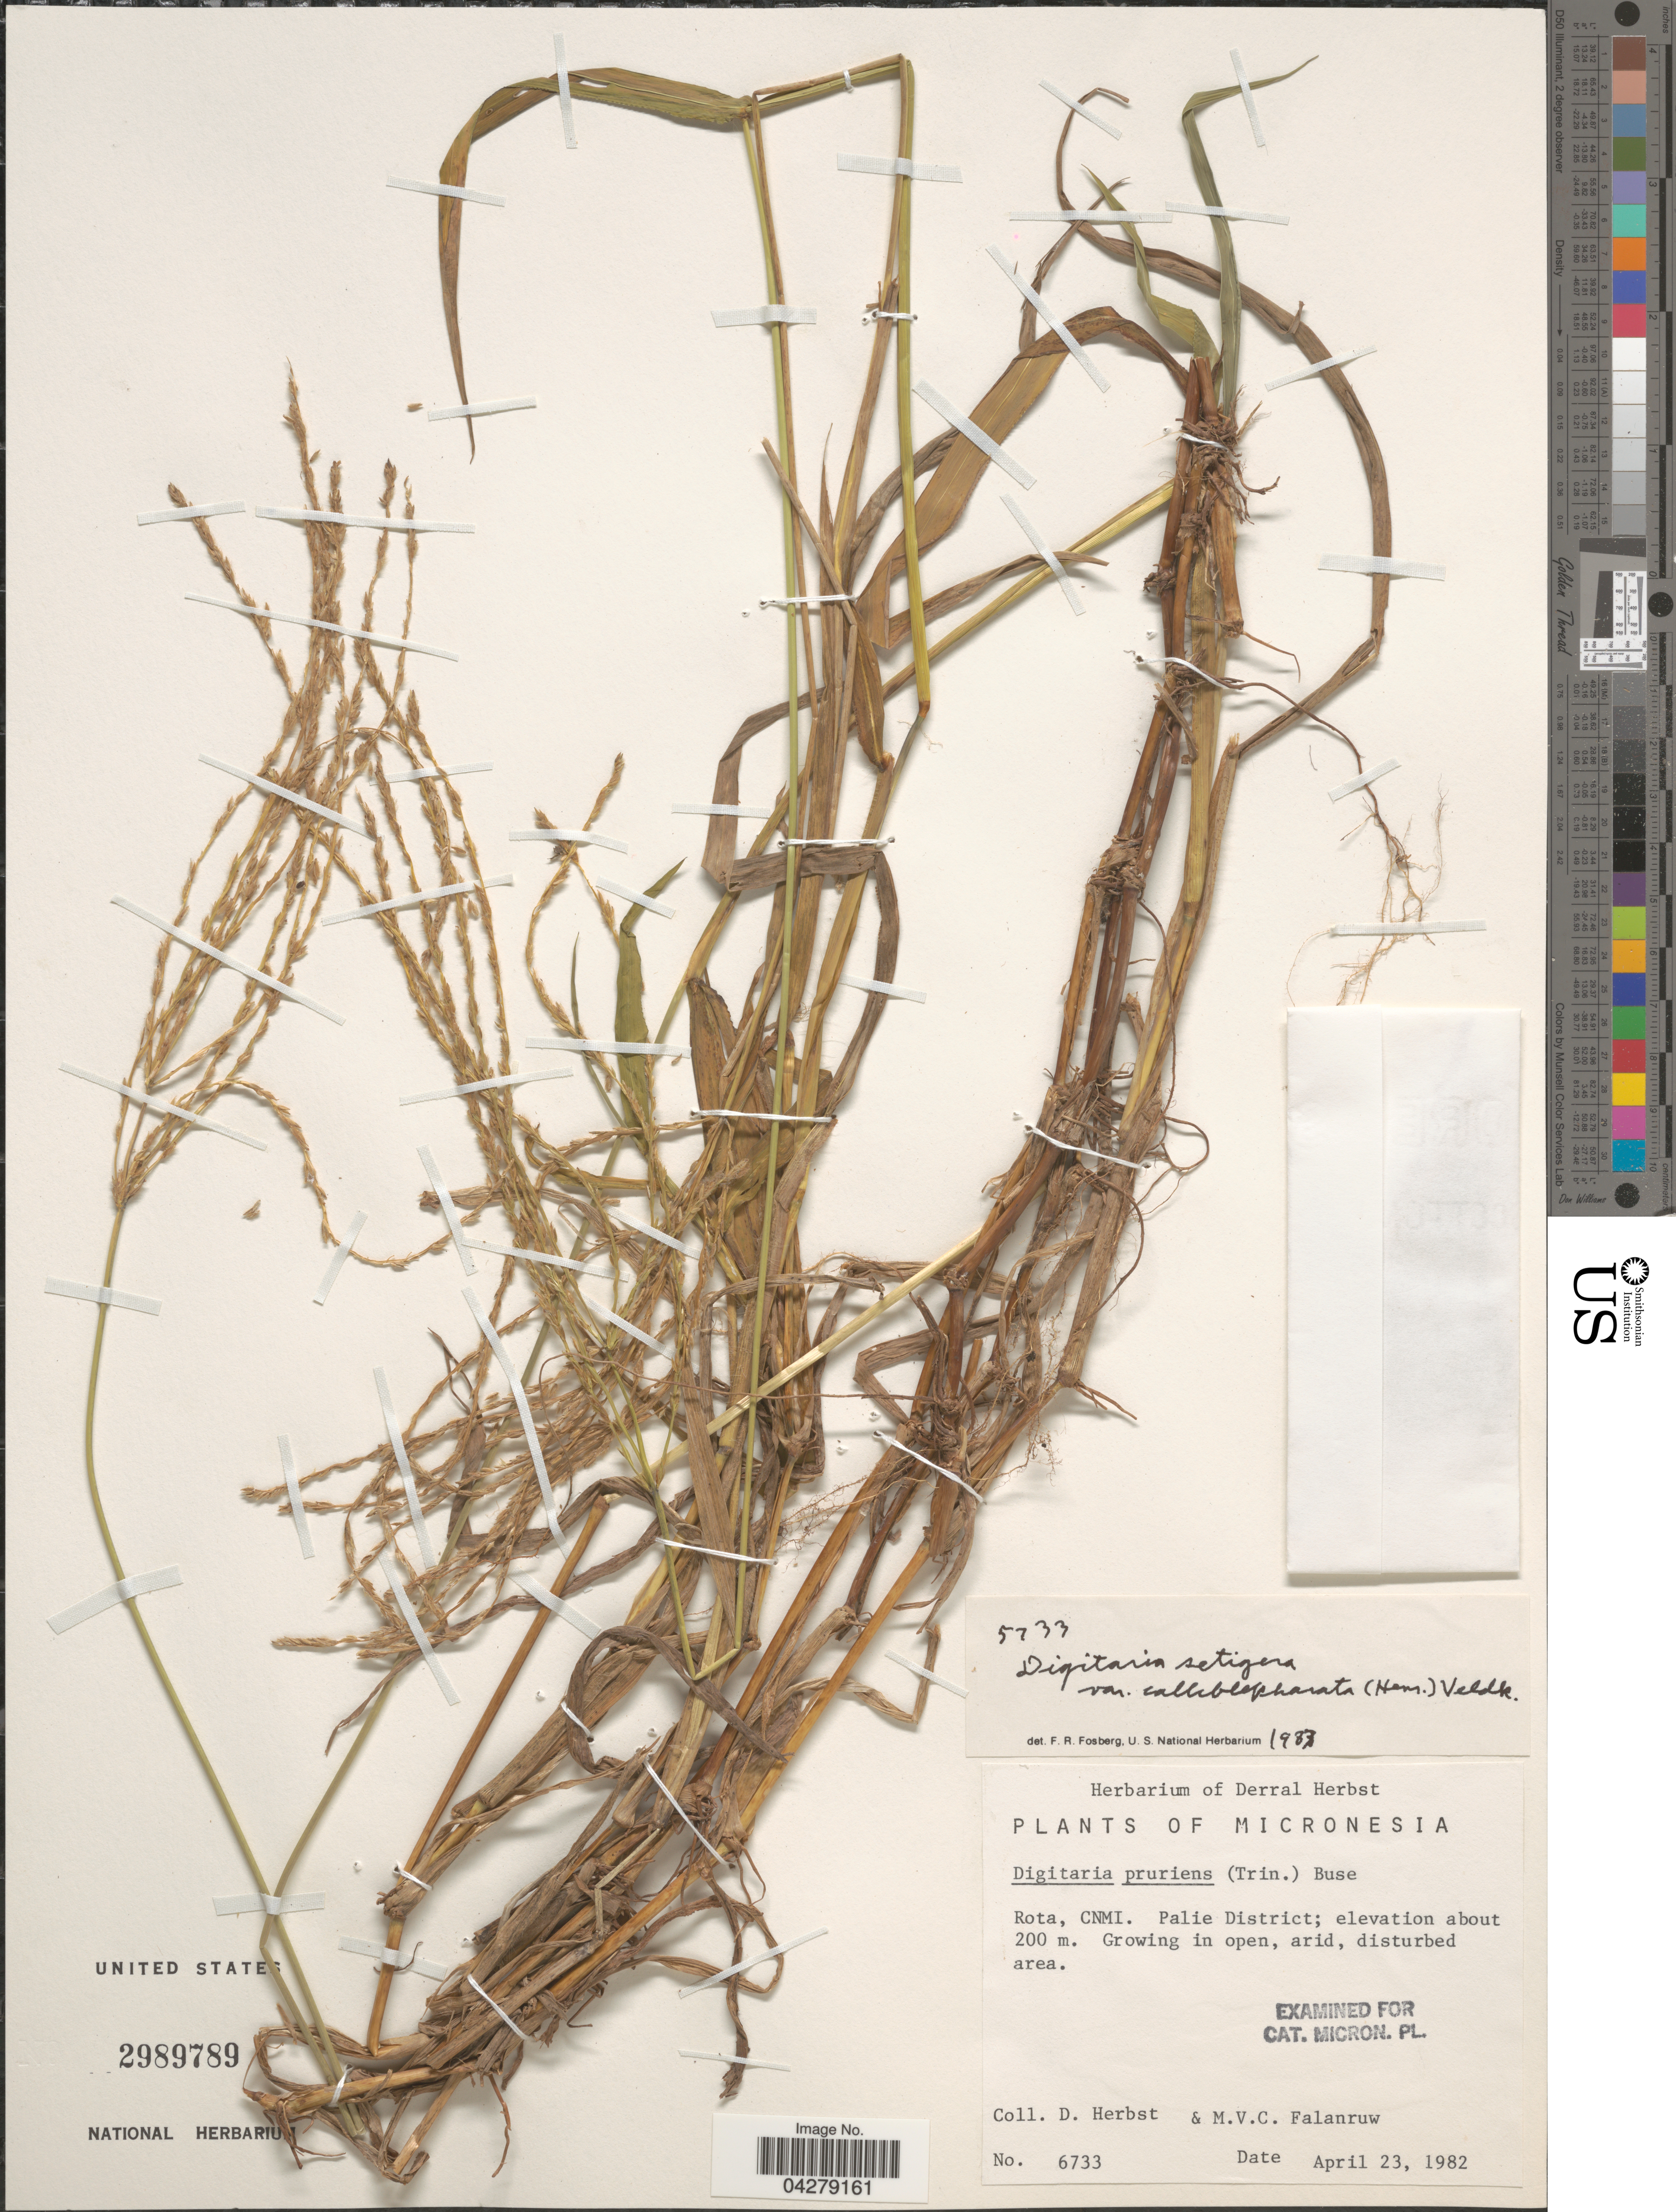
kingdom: Plantae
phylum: Tracheophyta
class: Liliopsida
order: Poales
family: Poaceae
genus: Digitaria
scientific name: Digitaria setigera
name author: Roth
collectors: D. Herbst & M. V. Falanruw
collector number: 6733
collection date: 1982-04-23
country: Northern Mariana Islands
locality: Micronesia. Rota, CNMI. Palie District.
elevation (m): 200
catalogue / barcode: US 2989789